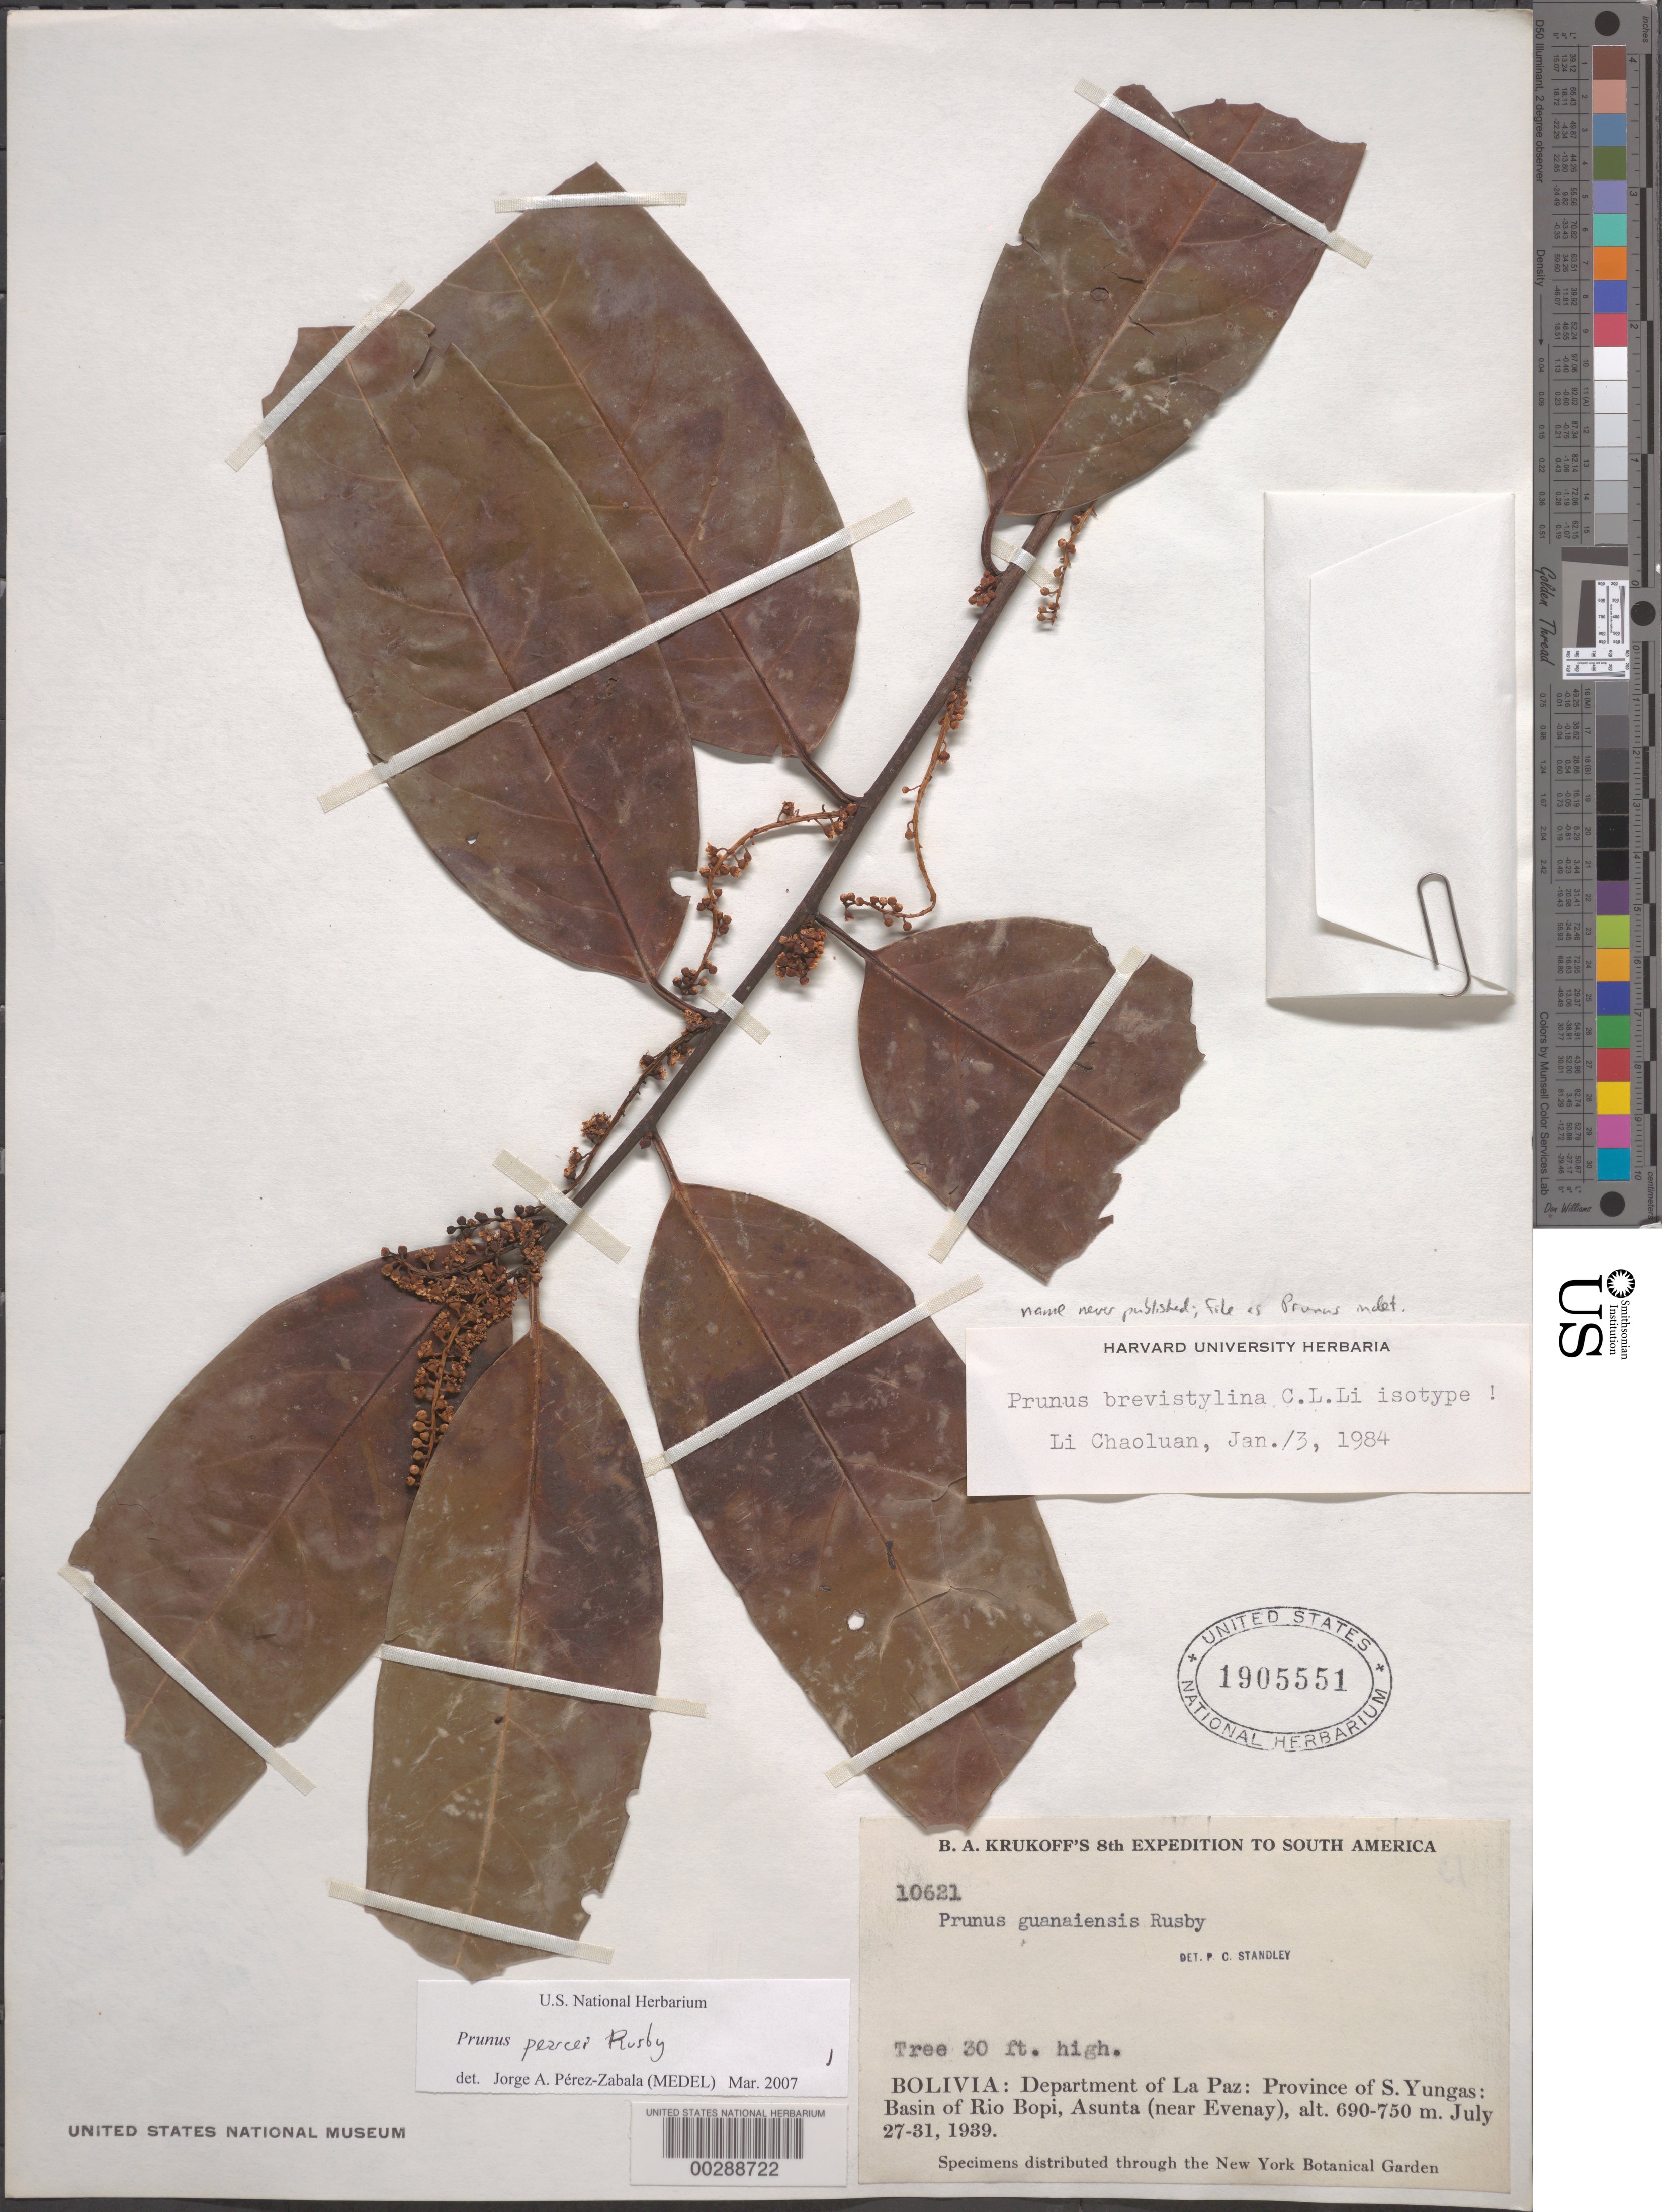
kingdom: Plantae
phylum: Tracheophyta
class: Magnoliopsida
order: Rosales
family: Rosaceae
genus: Prunus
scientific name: Prunus sp.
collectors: B. A. Krukoff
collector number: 10621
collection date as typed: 27 Jul 1939 to 31 Jul 1939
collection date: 1939-07-27/1939-07-31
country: Bolivia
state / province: La Paz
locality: Yungas. Basin of Rio Bopi, Asunta, near Evenay.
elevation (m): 690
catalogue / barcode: US 1905551